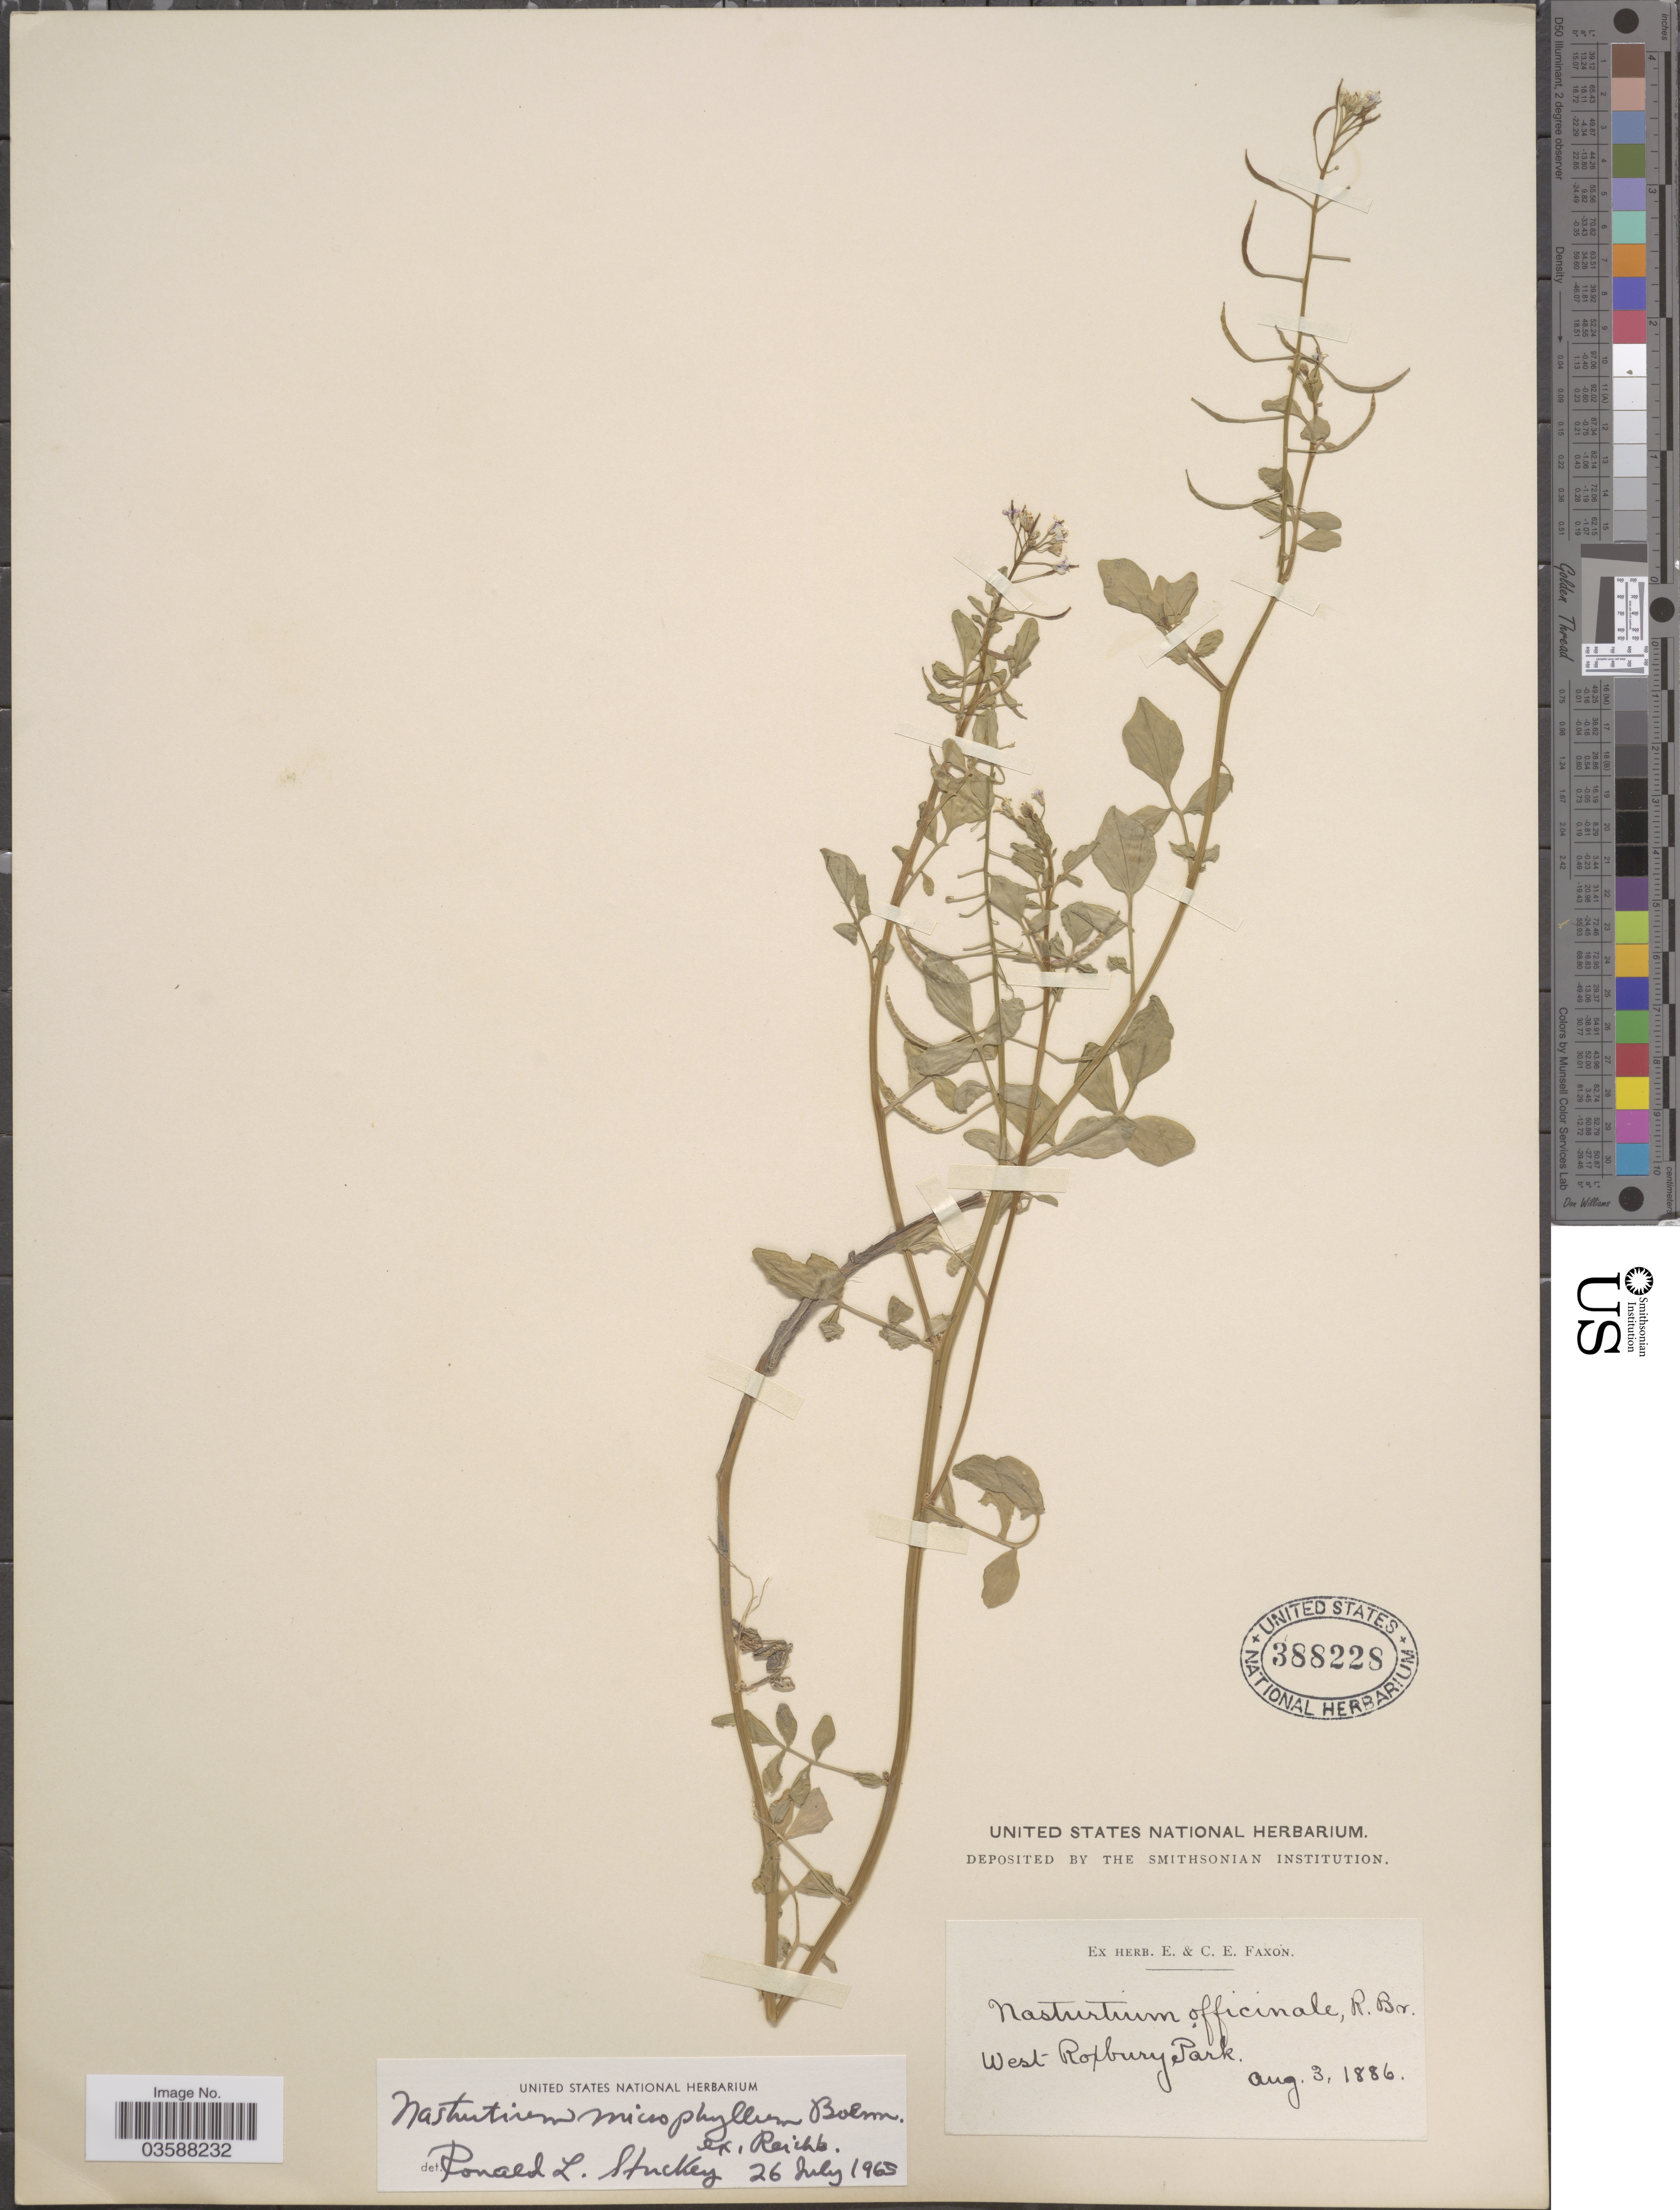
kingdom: Plantae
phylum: Tracheophyta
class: Magnoliopsida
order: Brassicales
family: Brassicaceae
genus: Nasturtium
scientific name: Nasturtium microphyllum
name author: (Boenn.) Rchb.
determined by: Stuckey, R. L.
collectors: ex herb. E. & C.E. Faxon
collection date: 1886-08-03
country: United States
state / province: Massachusetts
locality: West Roxbury Park.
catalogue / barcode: US 388228